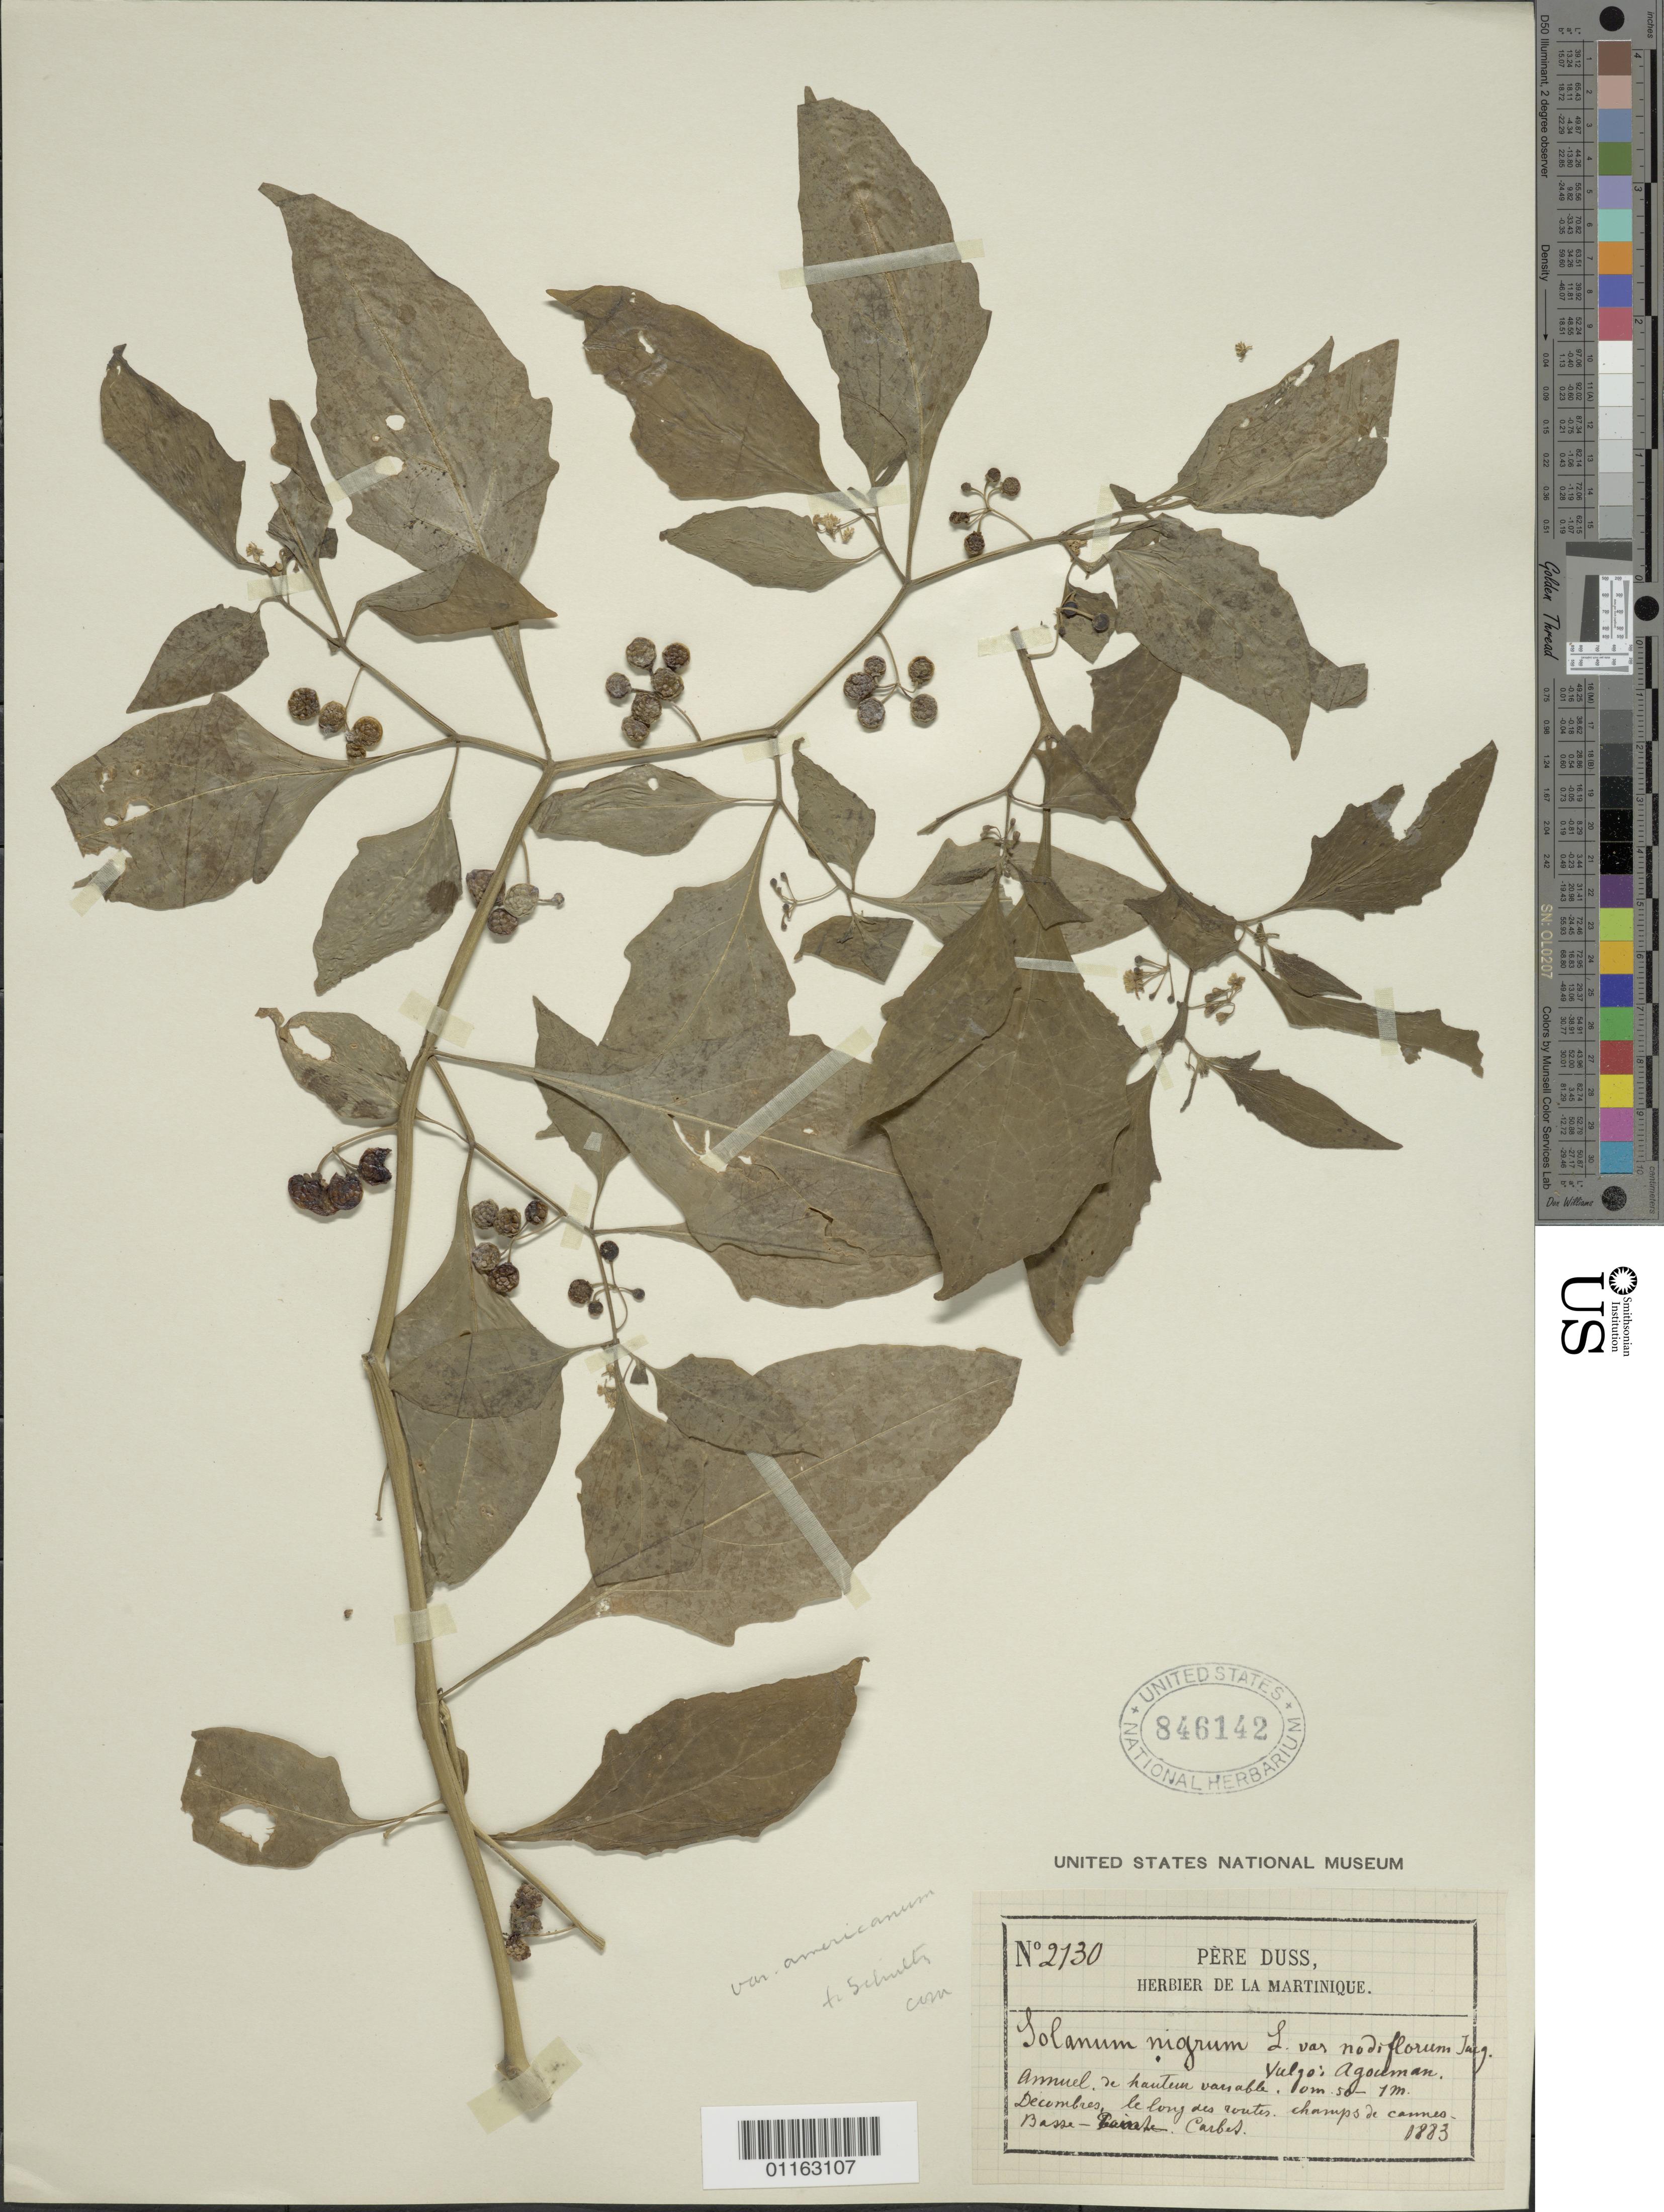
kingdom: Plantae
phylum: Tracheophyta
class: Magnoliopsida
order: Solanales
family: Solanaceae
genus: Solanum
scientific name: Solanum nigrum var. americanum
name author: (Mill.) O.E. Schulz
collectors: Père Duss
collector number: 2130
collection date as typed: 1883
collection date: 1883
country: Martinique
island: Martinique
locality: Carbet; le long des routes champs de comes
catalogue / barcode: US 846142